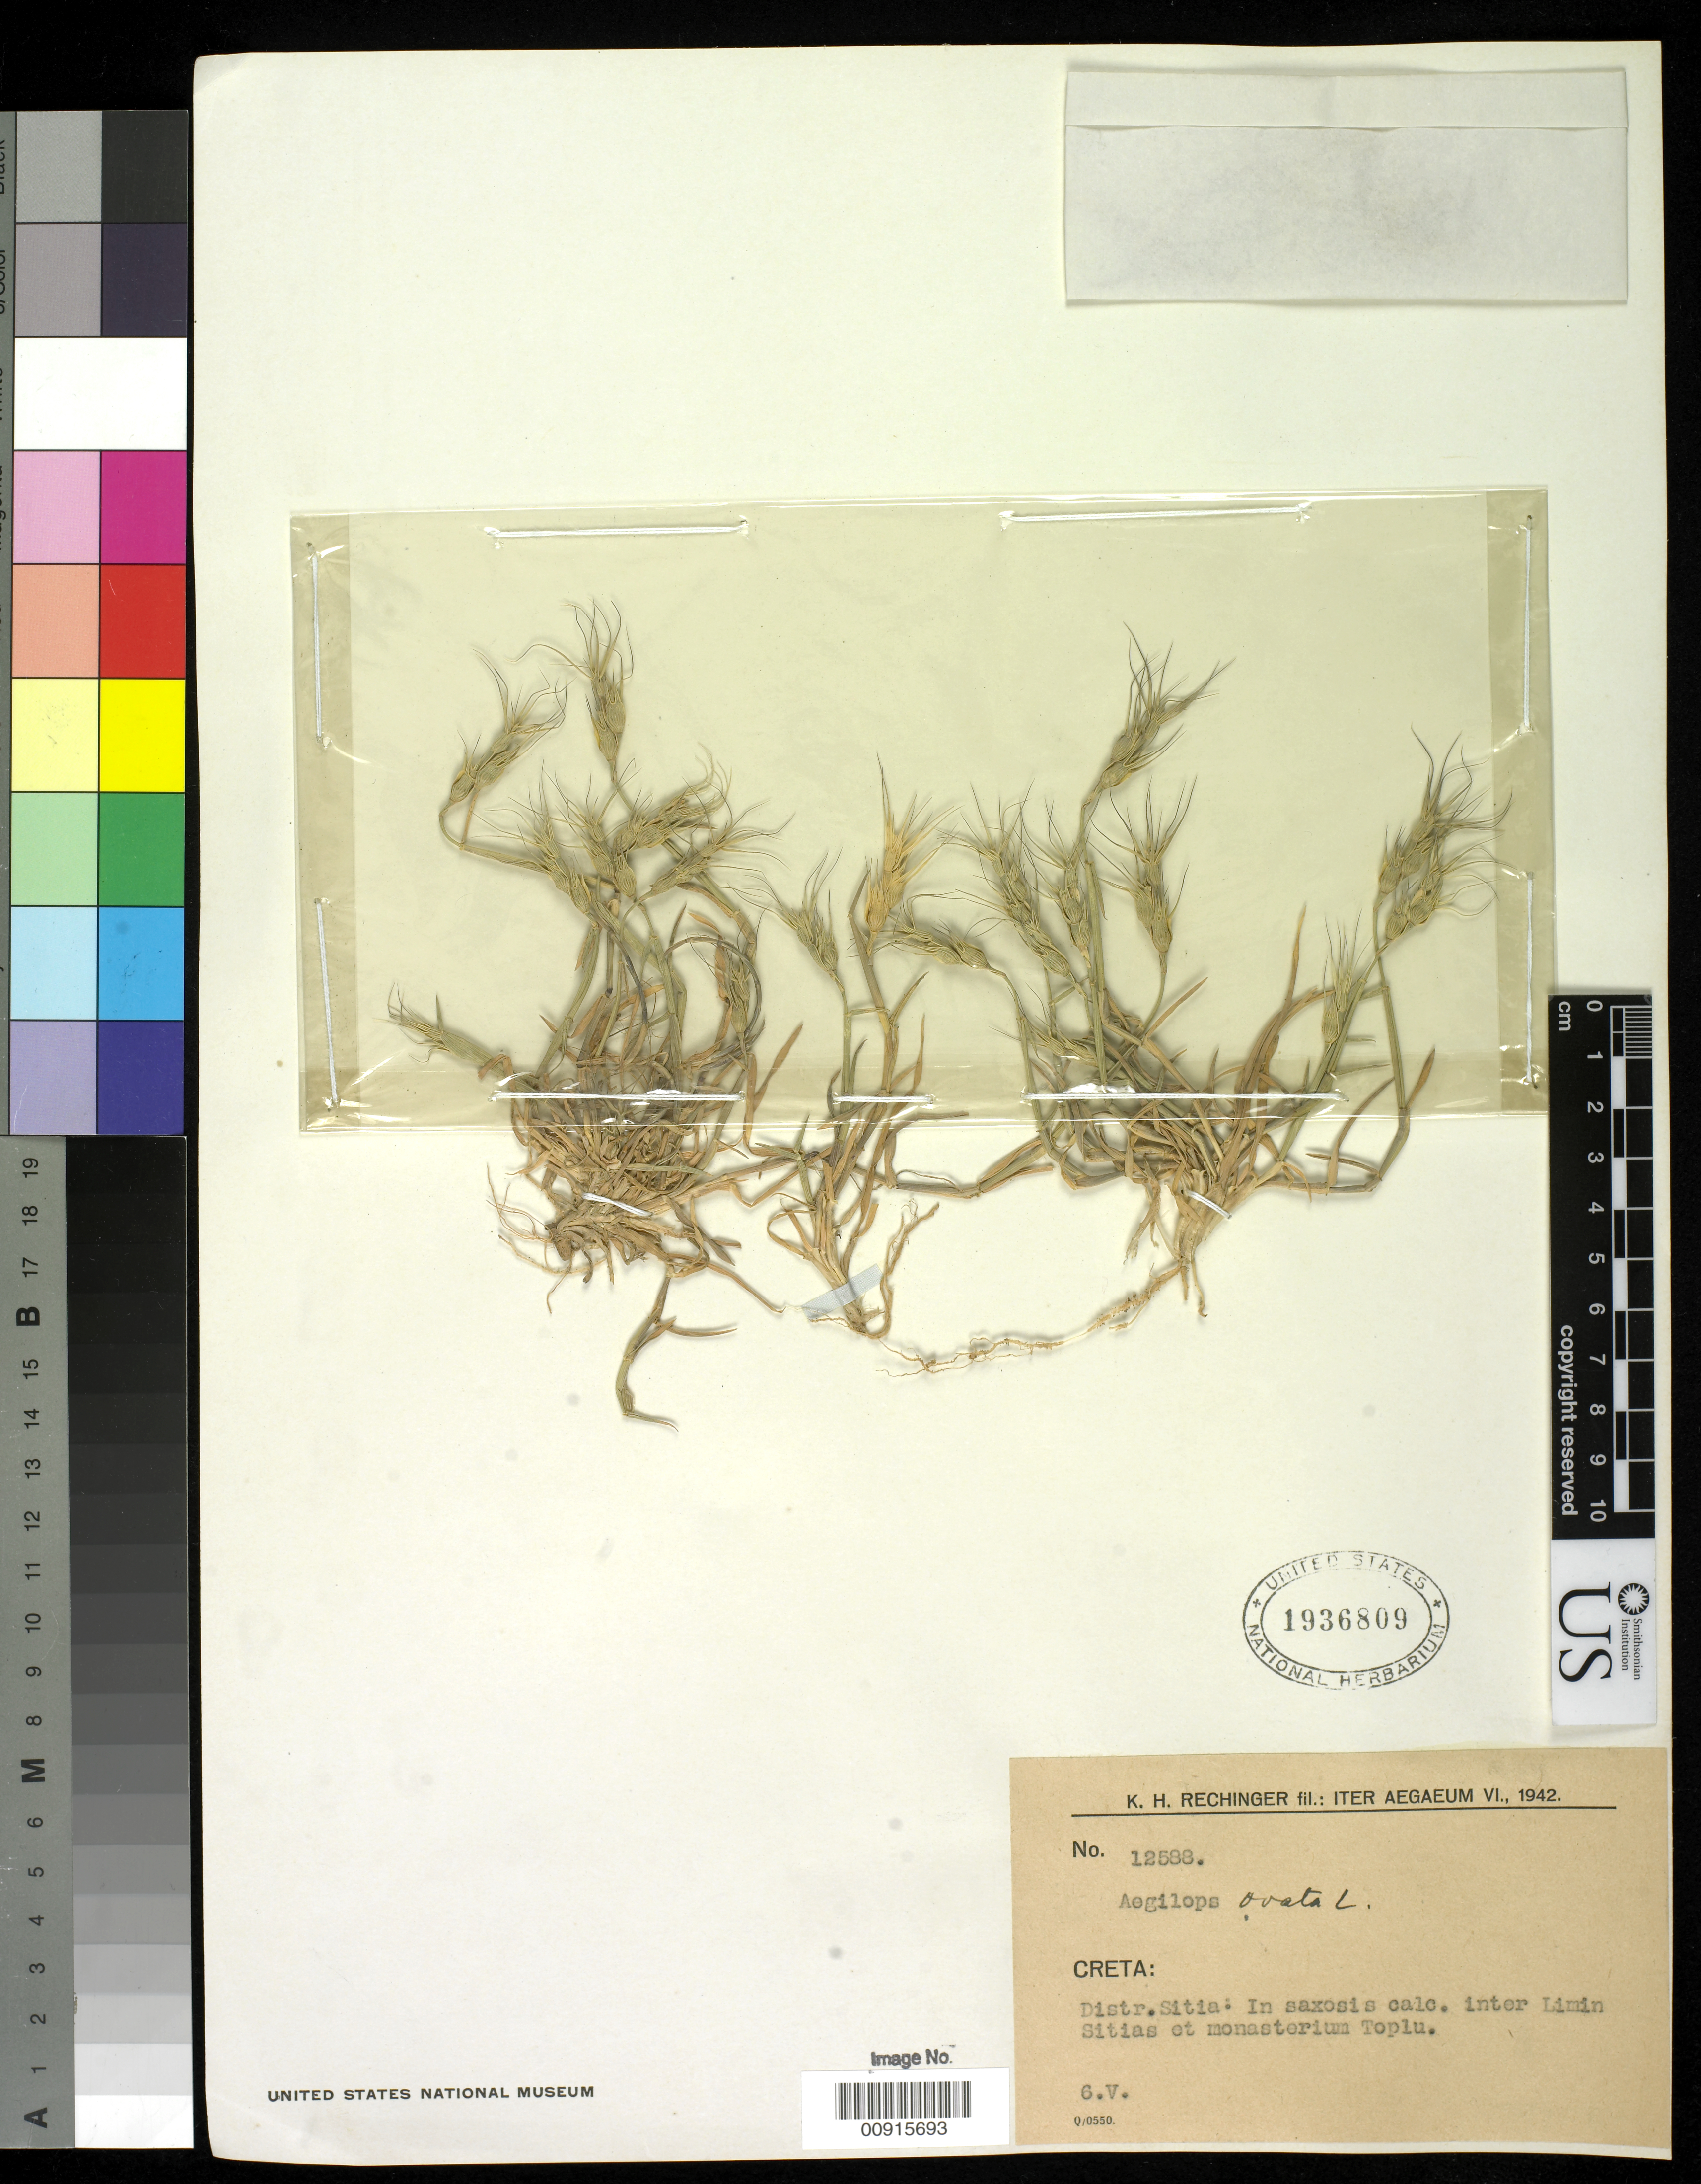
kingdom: Plantae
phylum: Tracheophyta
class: Liliopsida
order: Poales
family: Poaceae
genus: Aegilops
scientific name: Aegilops neglecta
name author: Req. ex Bertol.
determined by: Poaceae Reorganization Project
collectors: K. H. Rechinger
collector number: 12588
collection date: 1942-05-06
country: Greece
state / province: Crete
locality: Sitia, between Limin Sitias and Toplu monastery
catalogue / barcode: US 1936809